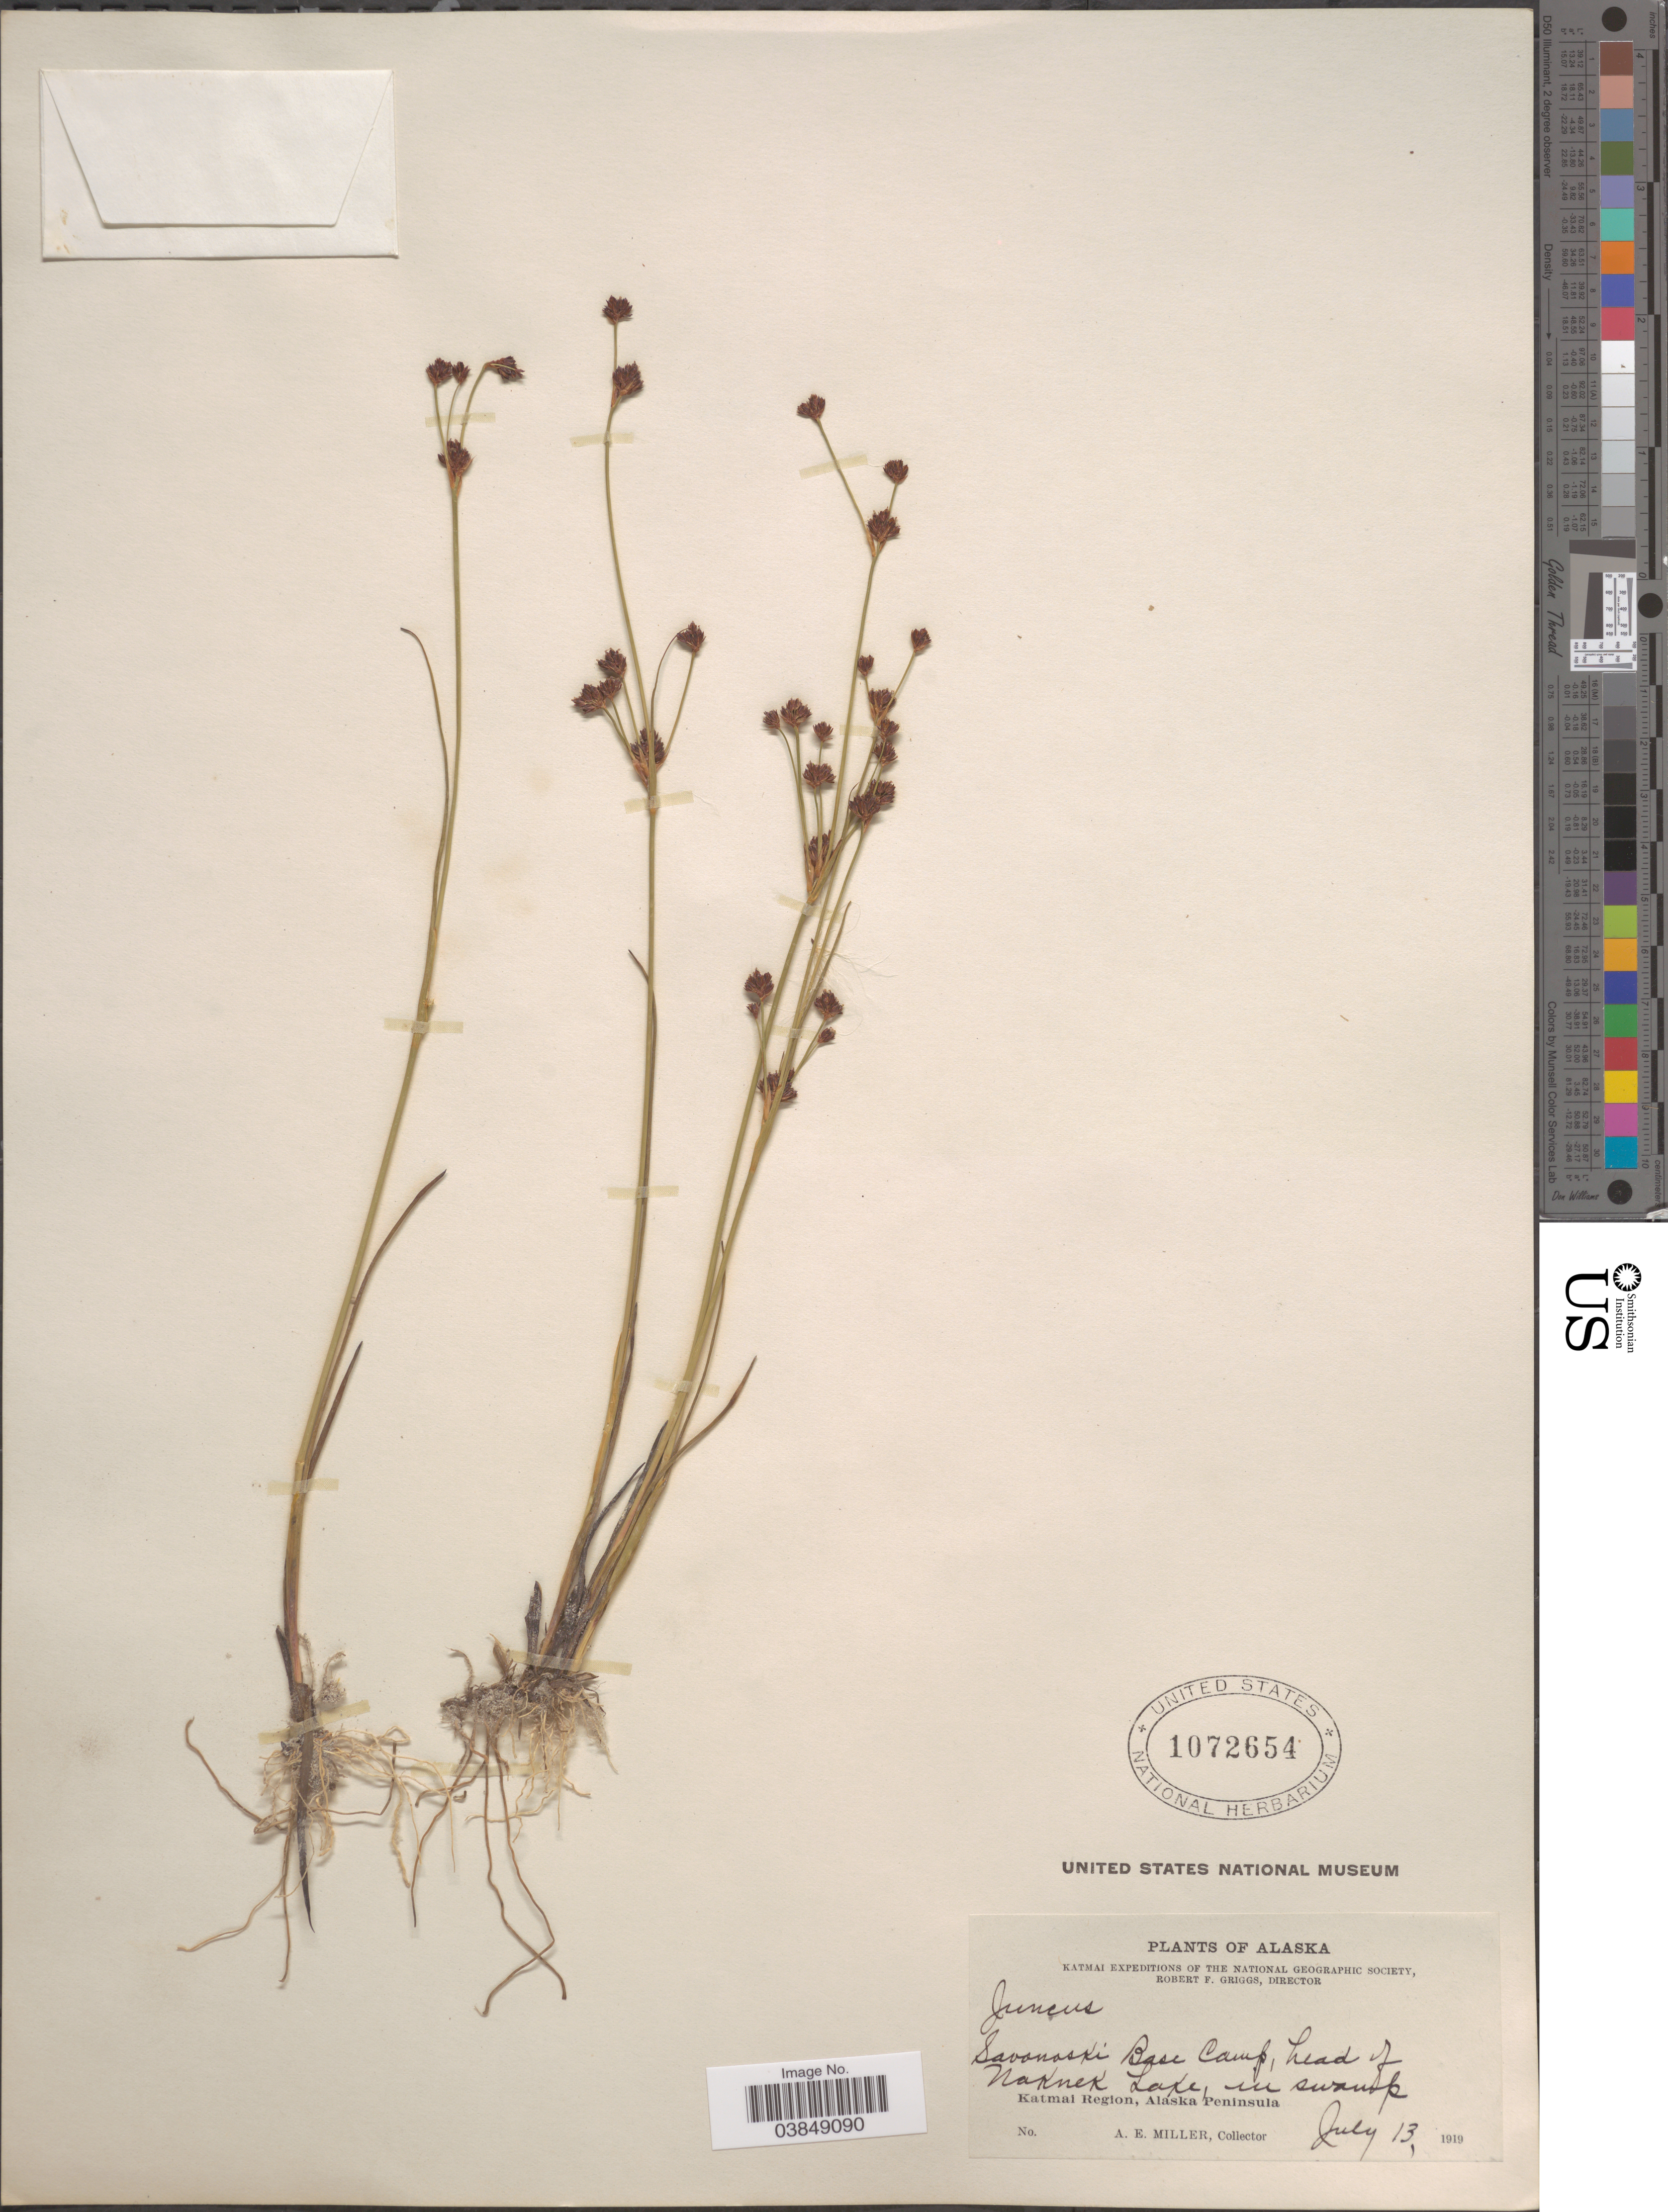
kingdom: Plantae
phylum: Tracheophyta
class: Liliopsida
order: Poales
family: Juncaceae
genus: Juncus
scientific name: Juncus alpinus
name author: Vill.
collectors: A. E. Miller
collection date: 1919-07-13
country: United States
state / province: Alaska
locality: Katmai. Savonoski Base Camp, head of Naknek Lake, in swamp. Katmai Region, Alaska Peninsula.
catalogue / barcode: US 1072654